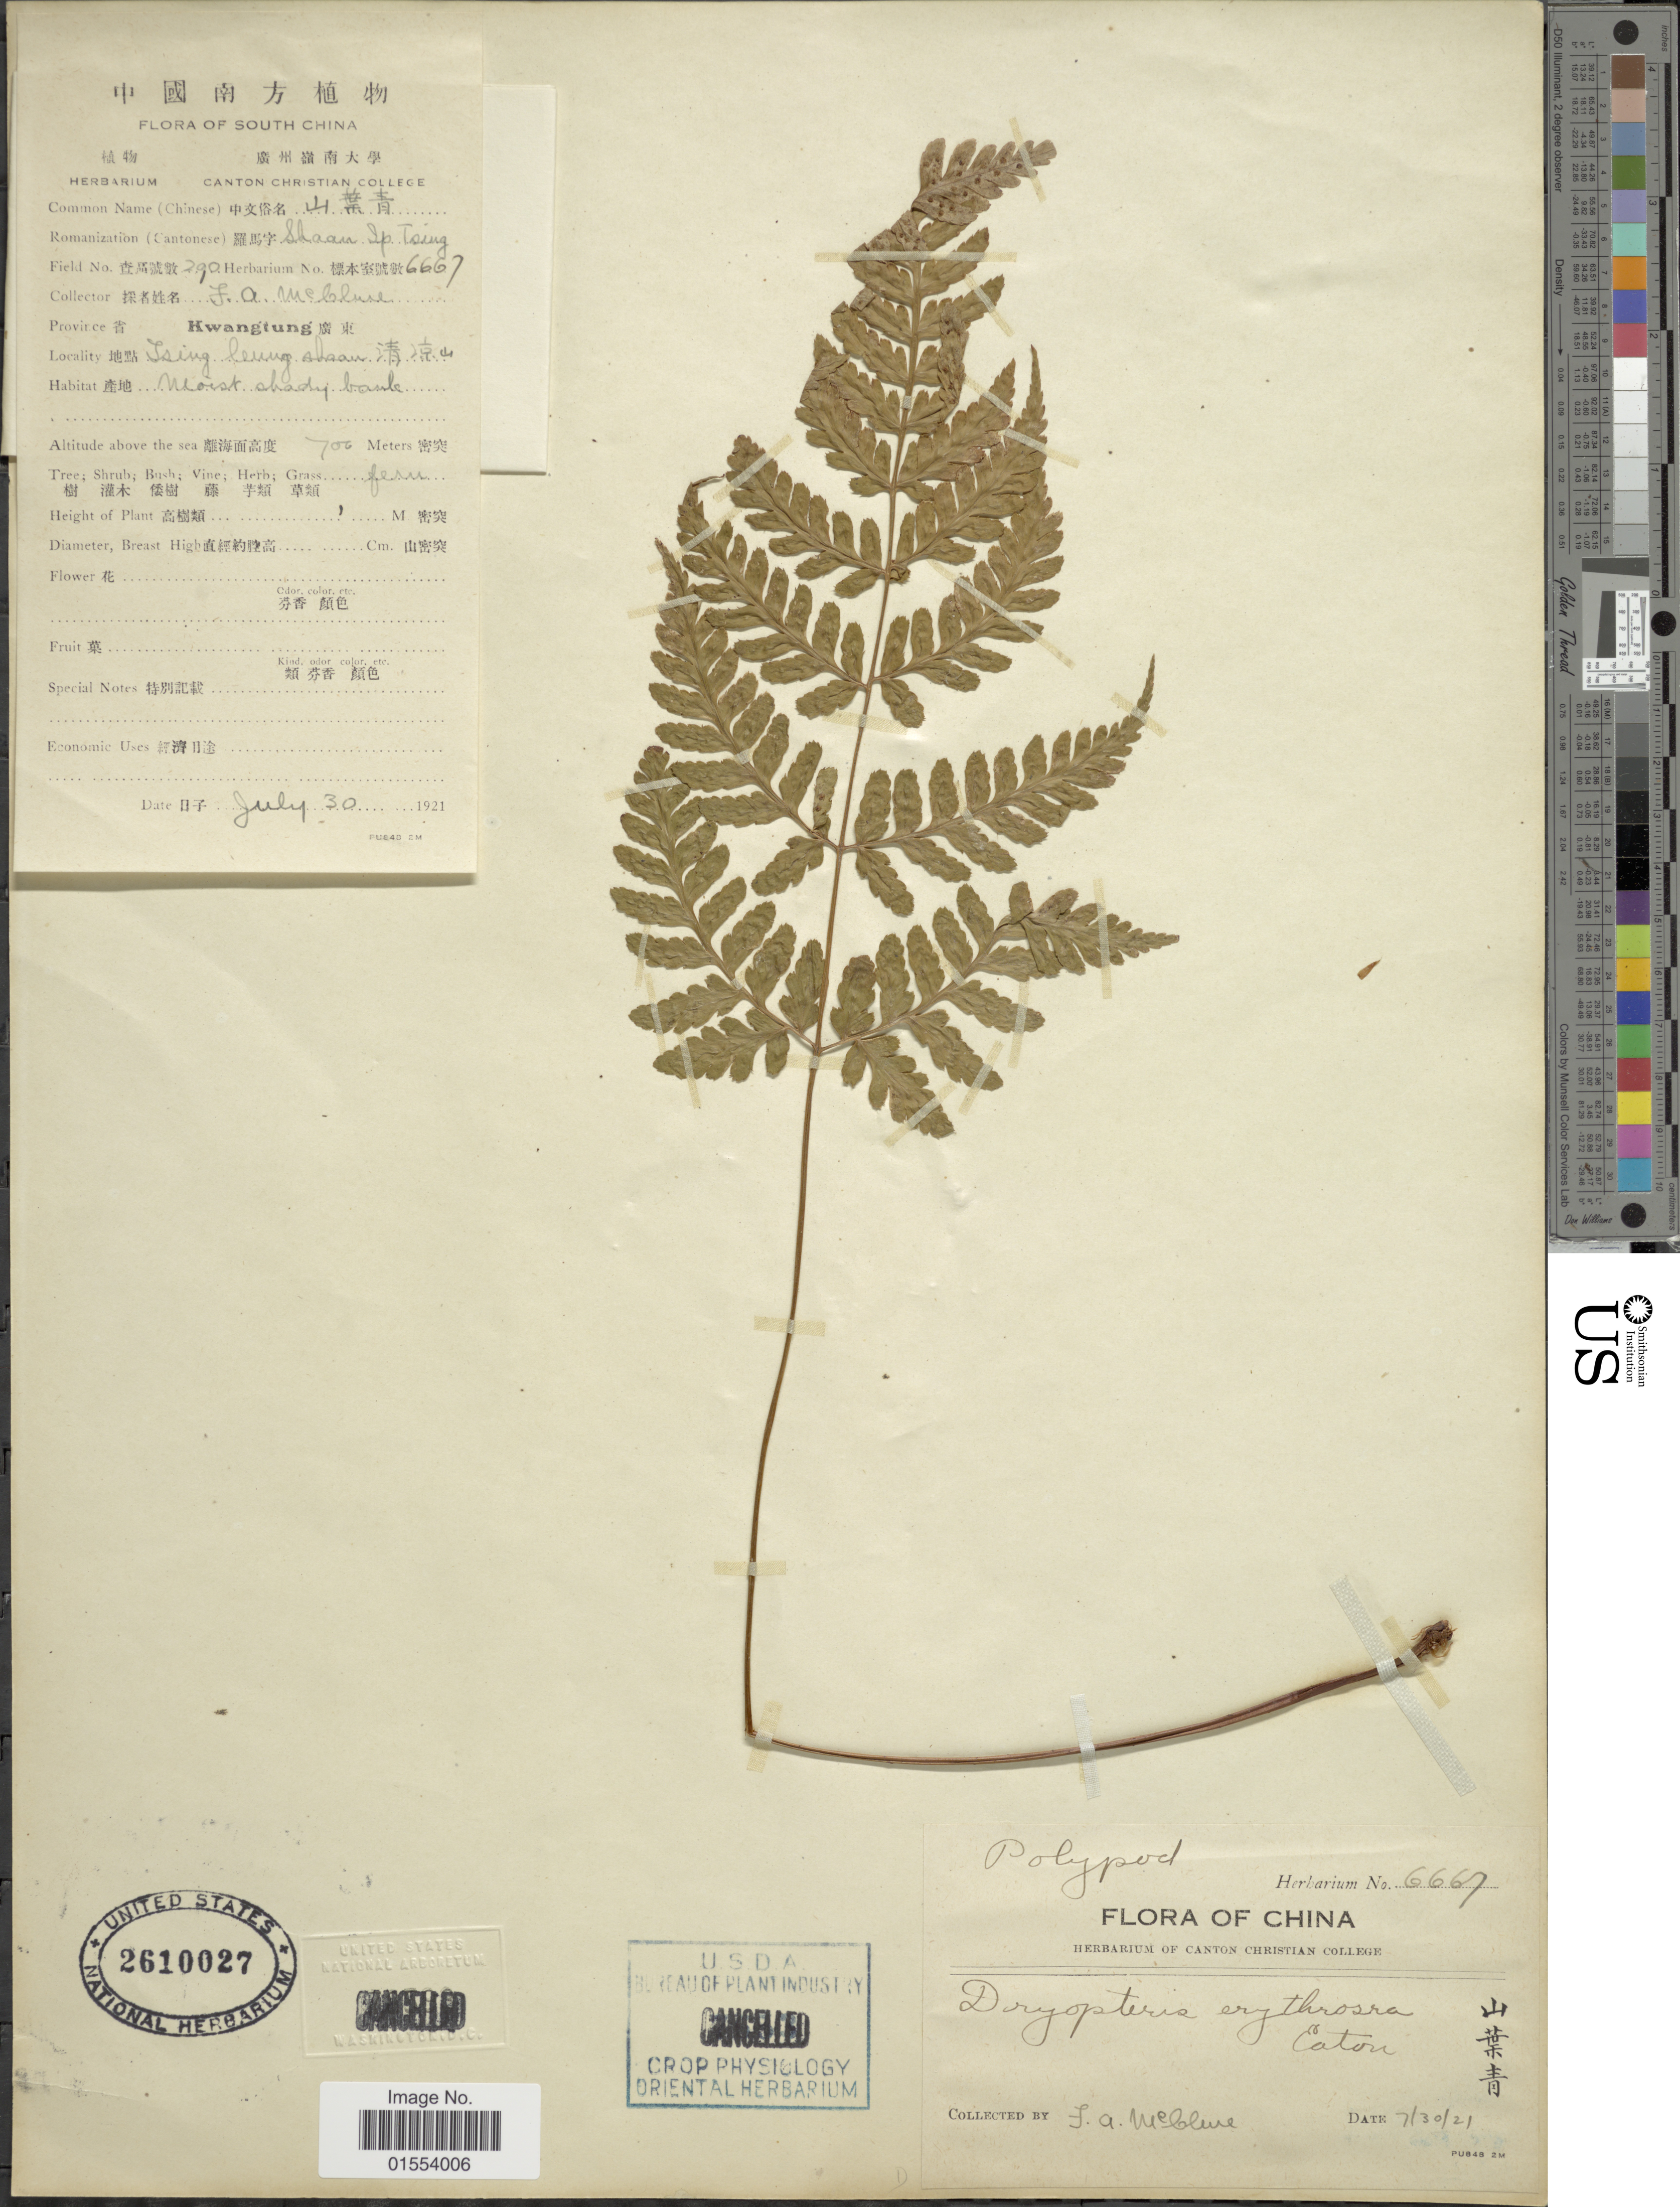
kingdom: Plantae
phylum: Tracheophyta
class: Polypodiopsida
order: Polypodiales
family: Dryopteridaceae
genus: Dryopteris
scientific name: Dryopteris erythrosora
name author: (D.C. Eaton) Kuntze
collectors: F. A. McClure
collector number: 200/6667*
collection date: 1921-07-30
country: China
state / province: Guangdong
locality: Province Kwangtung. Ising leung shaan X. South China.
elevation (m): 700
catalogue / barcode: US 2610027